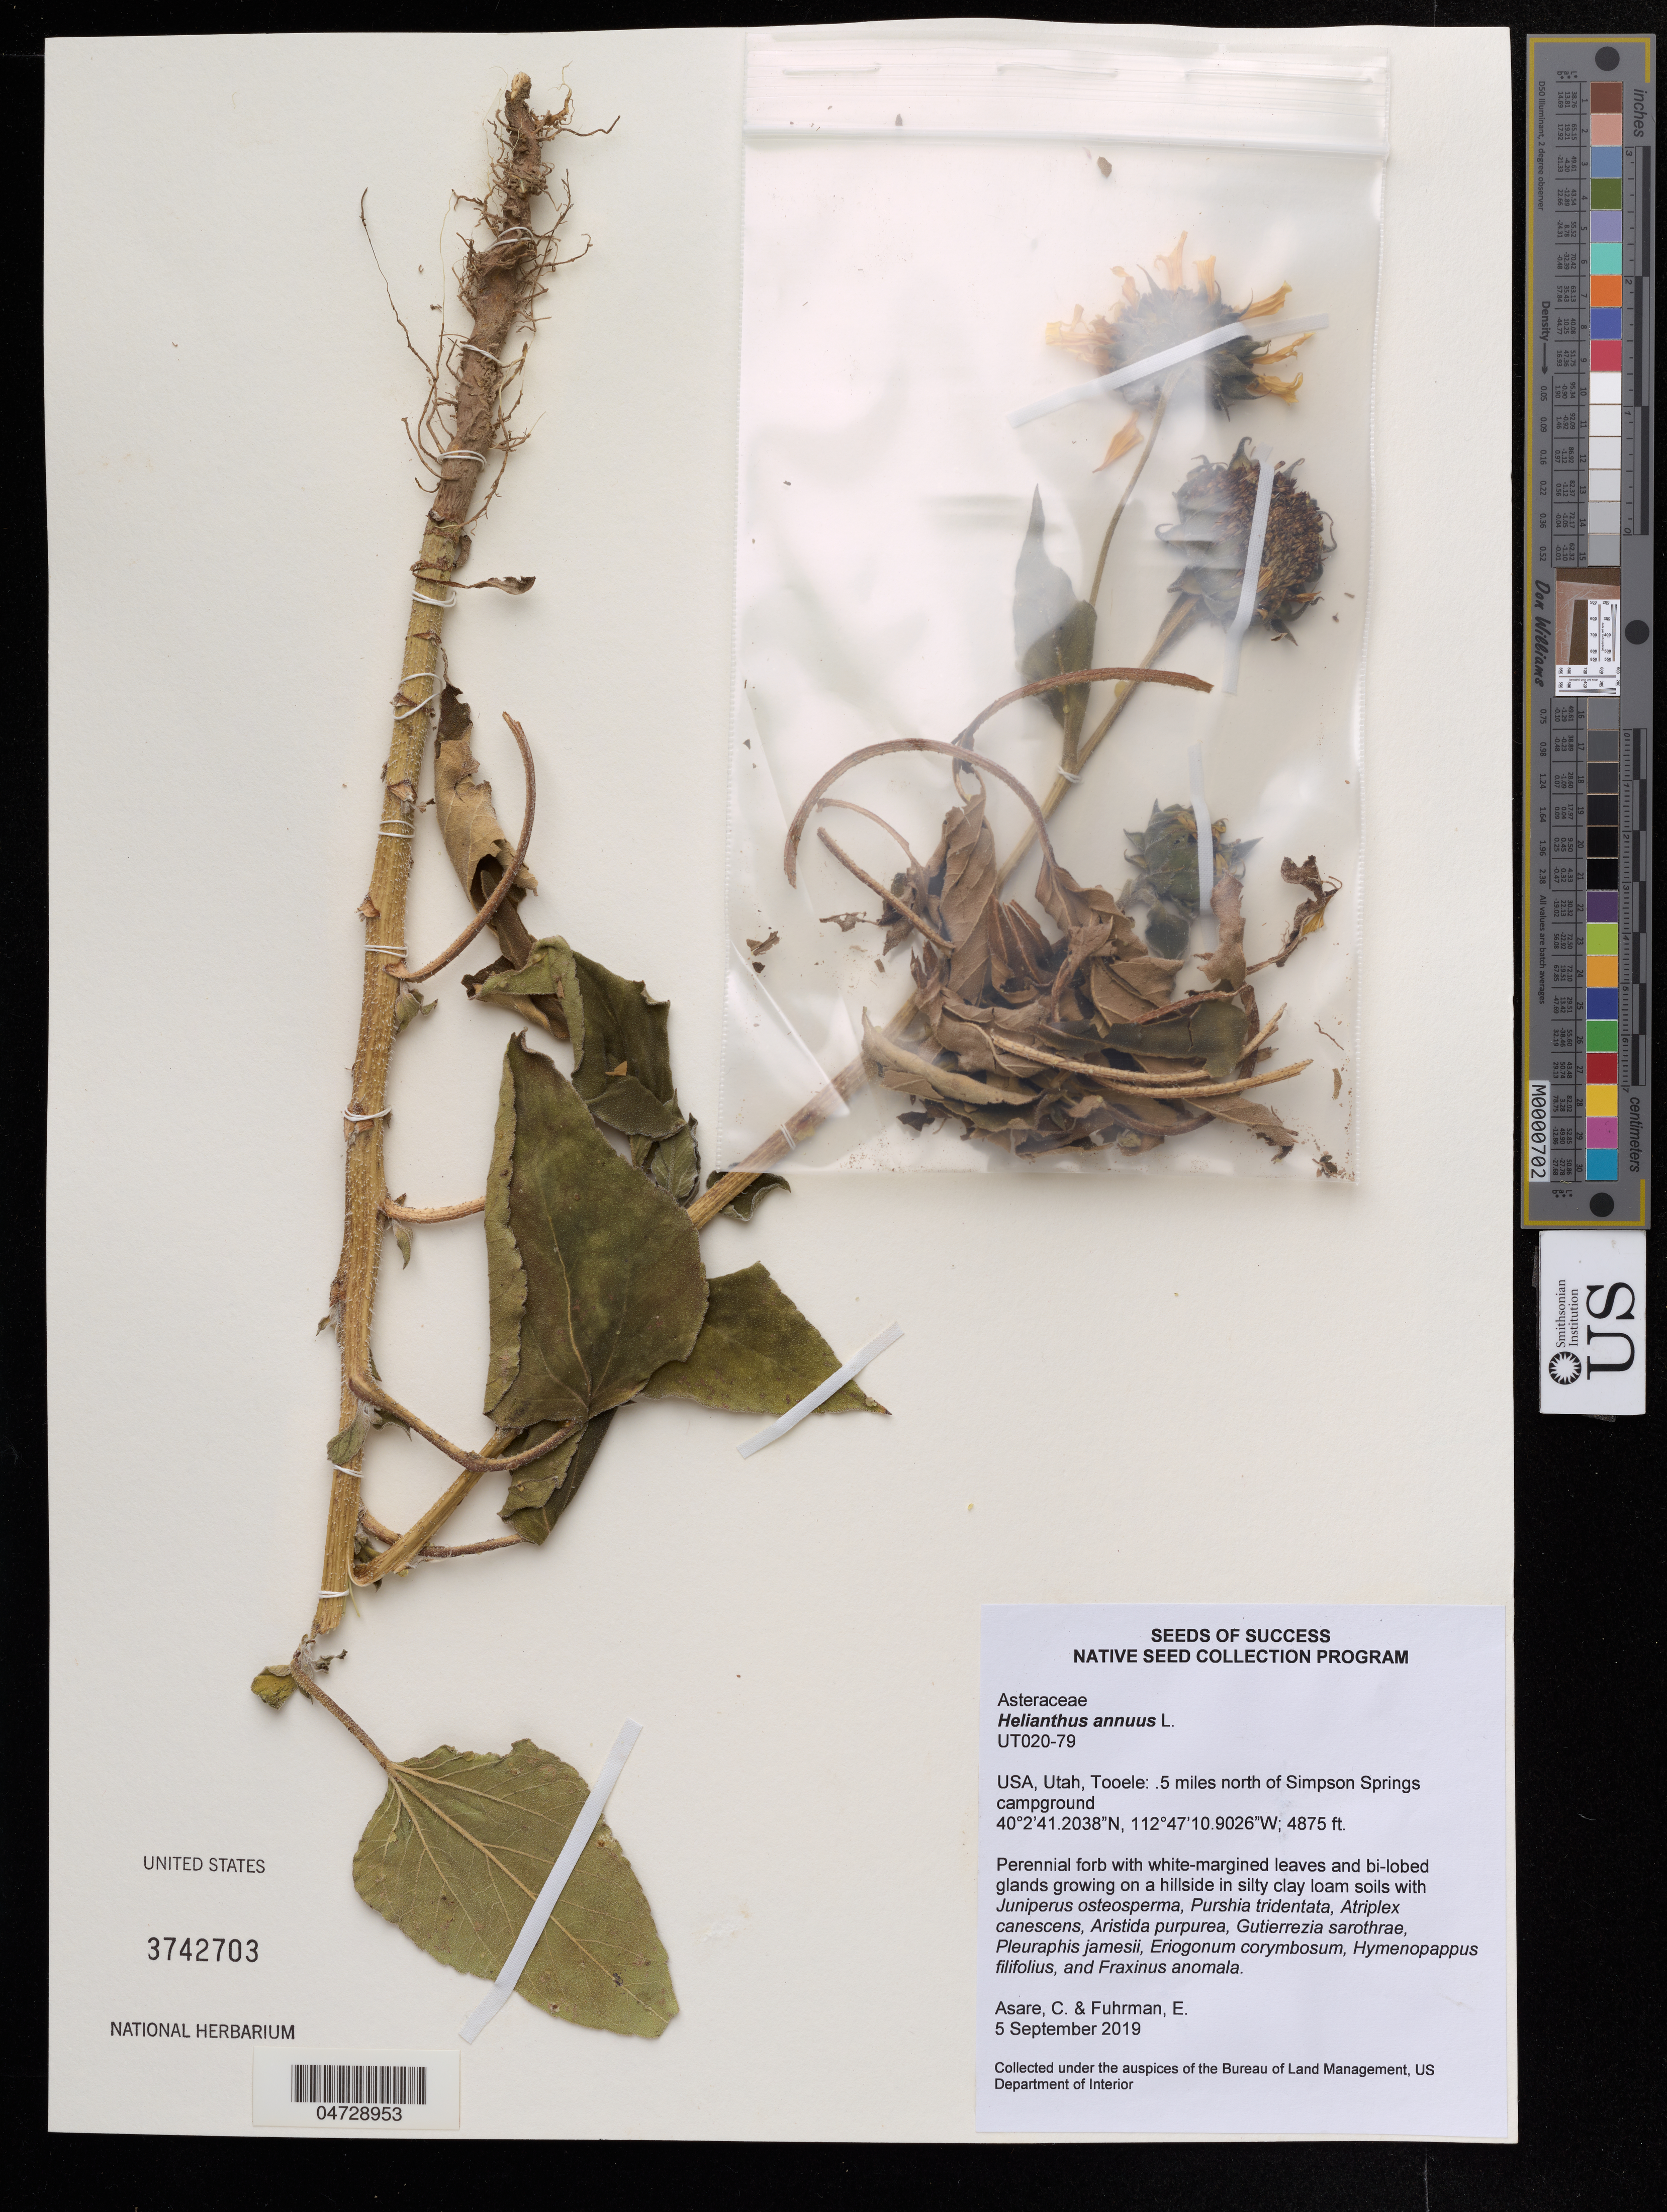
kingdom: Plantae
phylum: Tracheophyta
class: Magnoliopsida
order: Asterales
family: Asteraceae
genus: Helianthus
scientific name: Helianthus annuus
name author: L.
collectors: C. Asare & E. Fuhrman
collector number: UT020-79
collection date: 2019-09-05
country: United States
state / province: Utah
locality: Tooele: .5 miles north of Simpson Springs campground.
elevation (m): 1486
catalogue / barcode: US 3742703